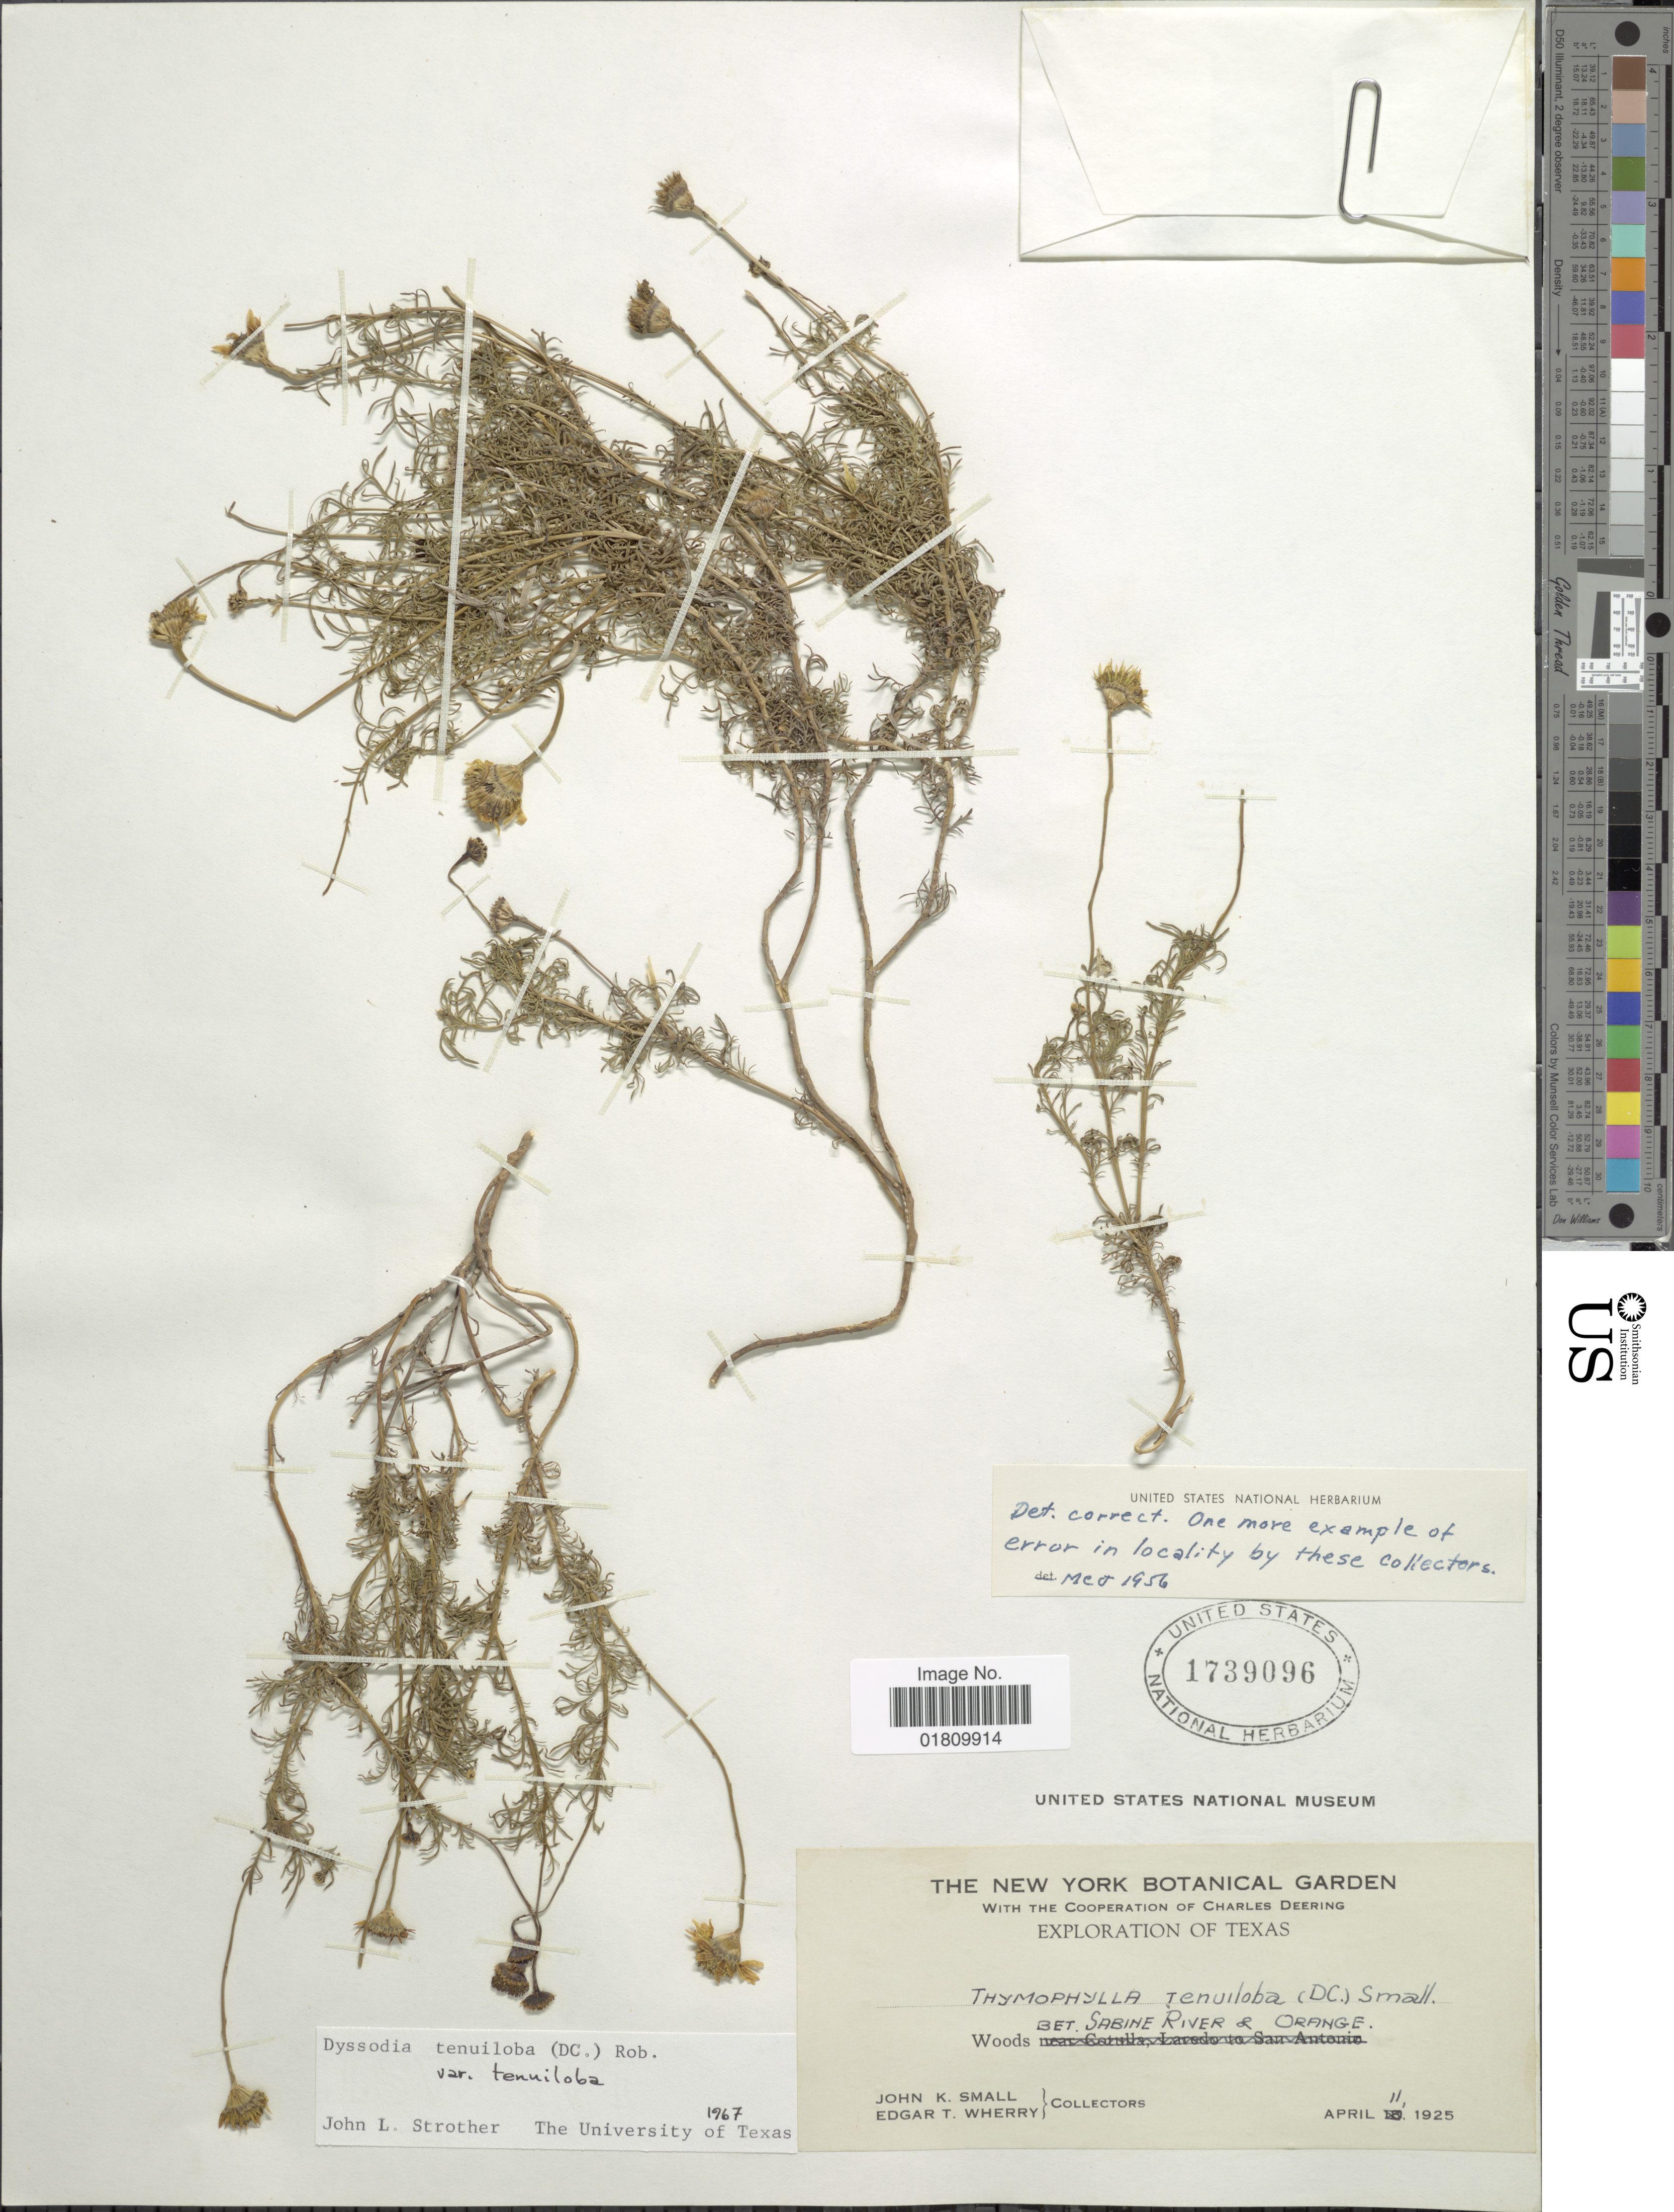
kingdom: Plantae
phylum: Tracheophyta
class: Magnoliopsida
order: Asterales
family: Asteraceae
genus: Thymophylla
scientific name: Thymophylla tenuiloba var. tenuiloba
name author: (DC.) Small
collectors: J. K. Small & E. T. Wherry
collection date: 1925-04-11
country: United States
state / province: Texas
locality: Woods bet. Sabine River & Orange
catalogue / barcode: US 1739096